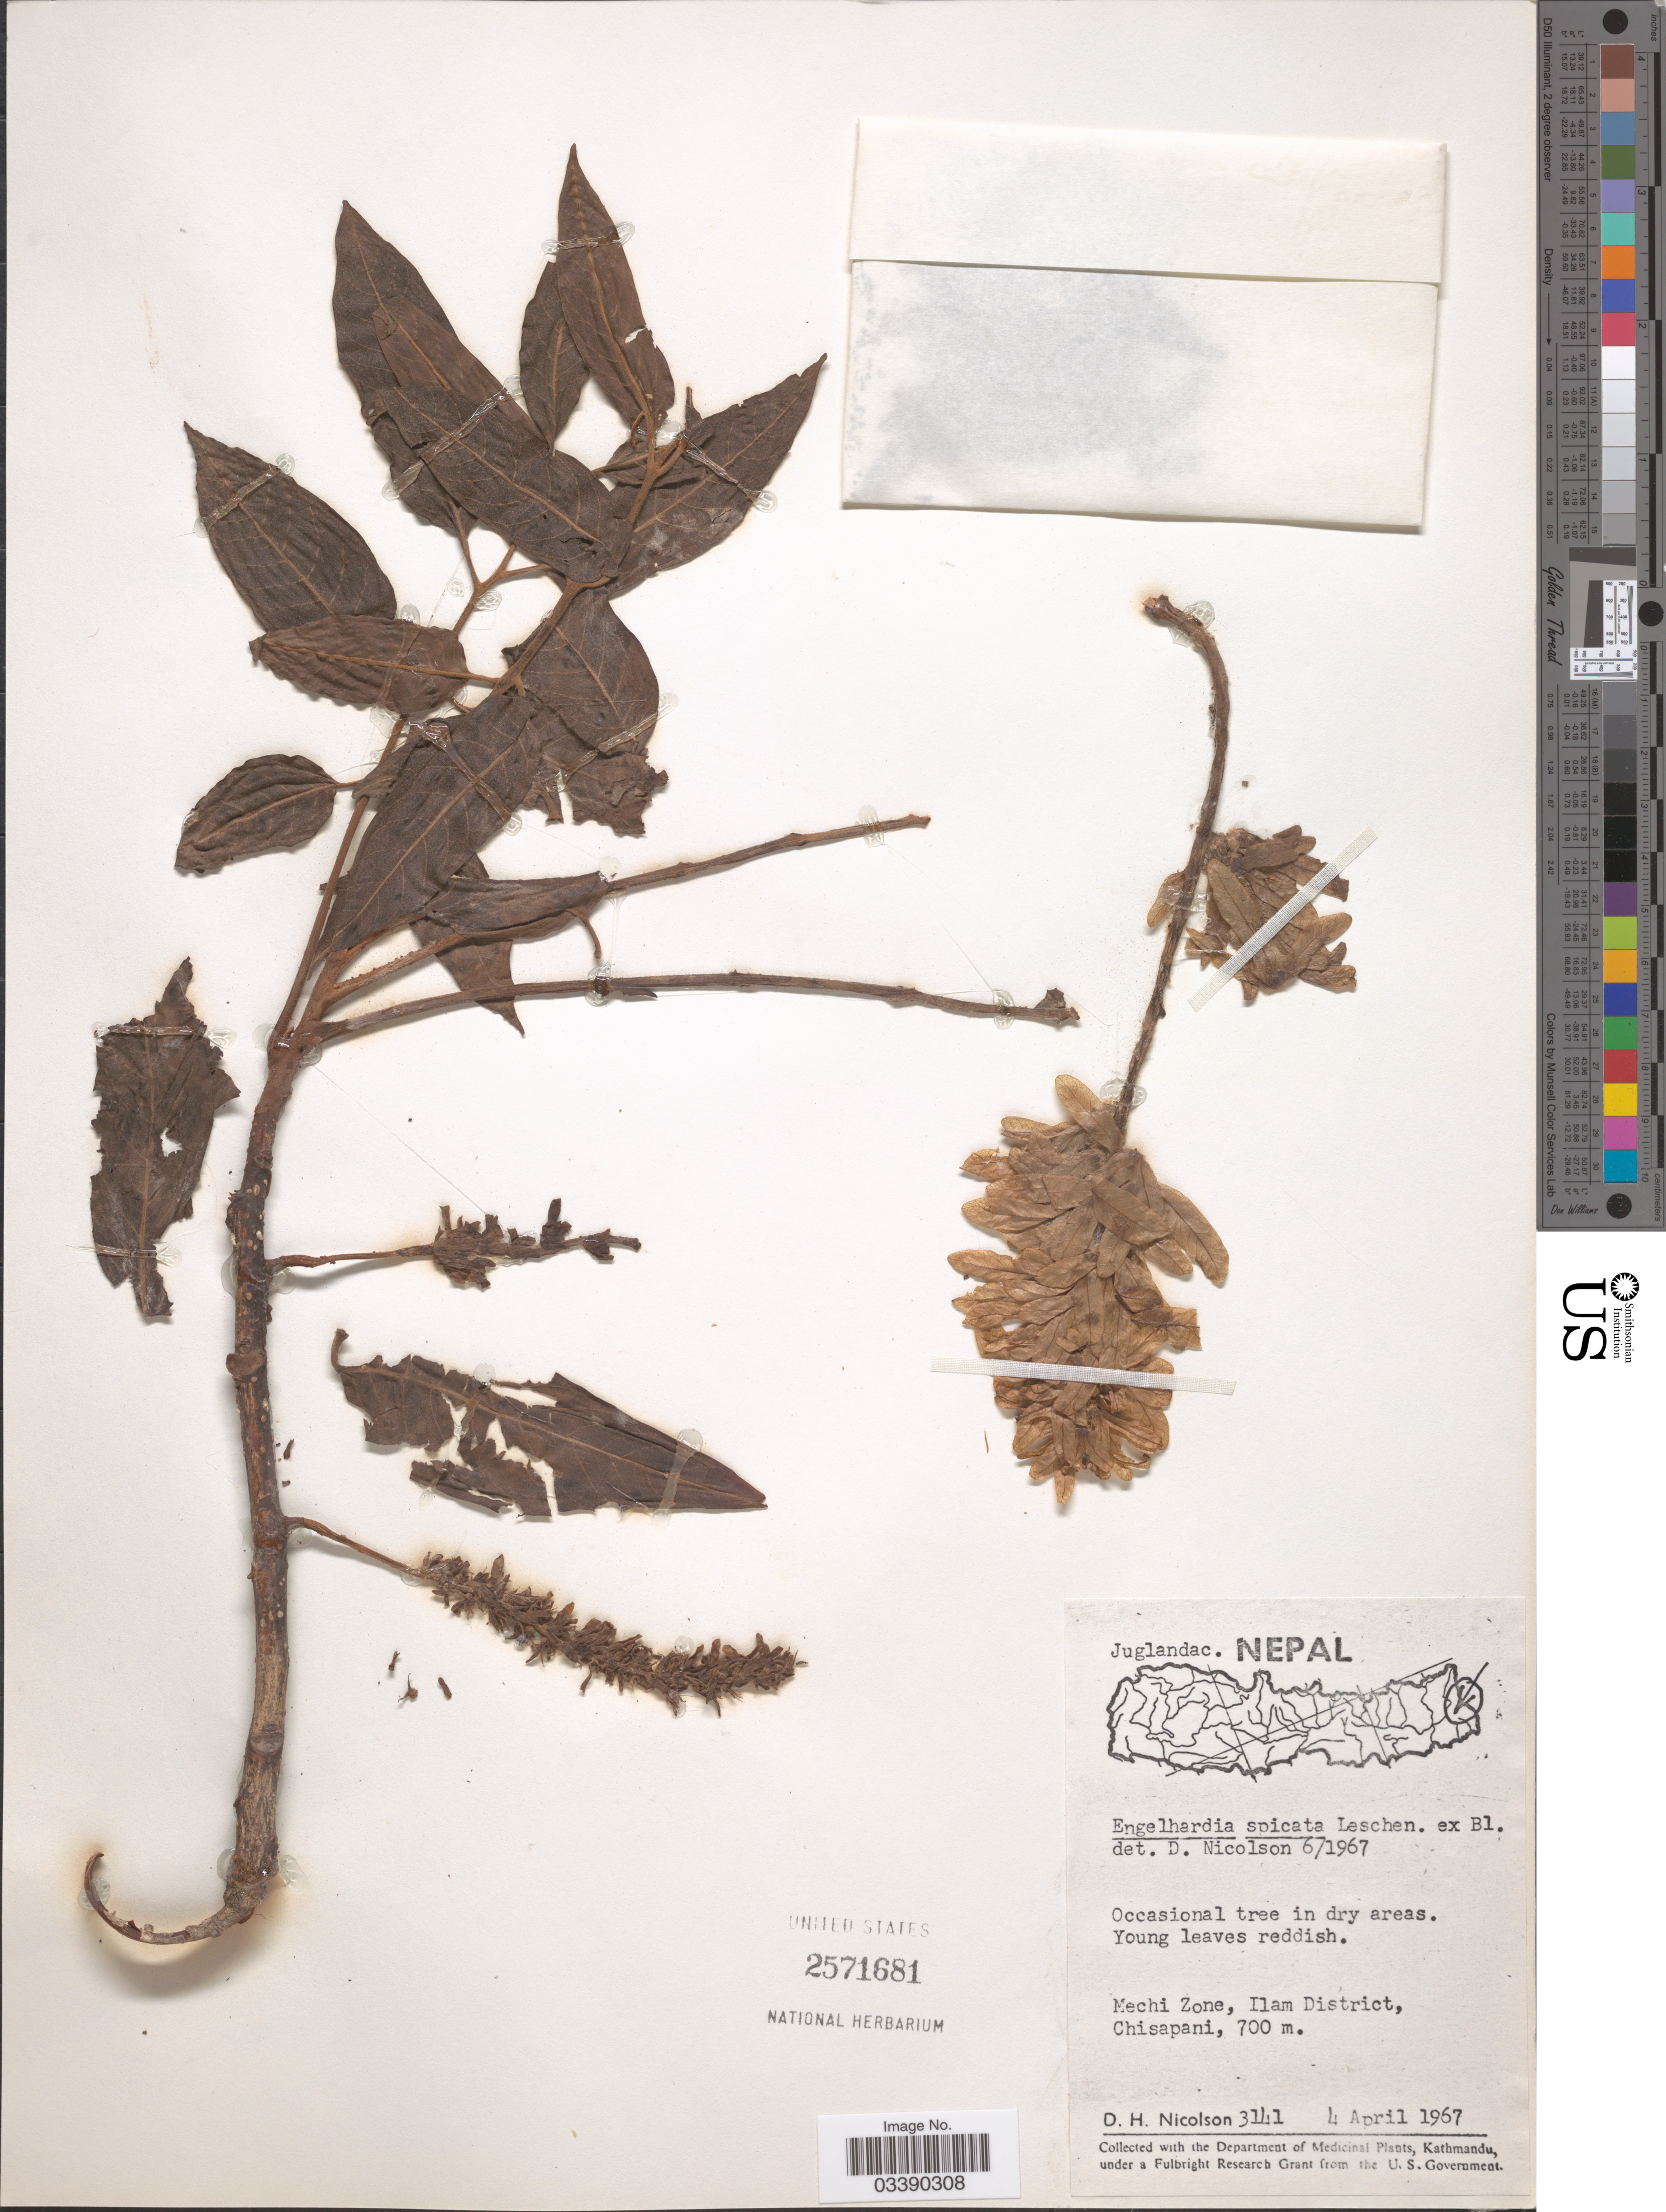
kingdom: Plantae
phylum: Tracheophyta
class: Magnoliopsida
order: Fagales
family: Juglandaceae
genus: Engelhardia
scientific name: Engelhardia spicata var. spicata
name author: Lesch. ex Blume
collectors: D. H. Nicolson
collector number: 3141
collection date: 1967-04-04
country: Nepal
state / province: Mechi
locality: Mechi Zone, Ilam District, Chisapani.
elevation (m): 700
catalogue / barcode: US 2571681